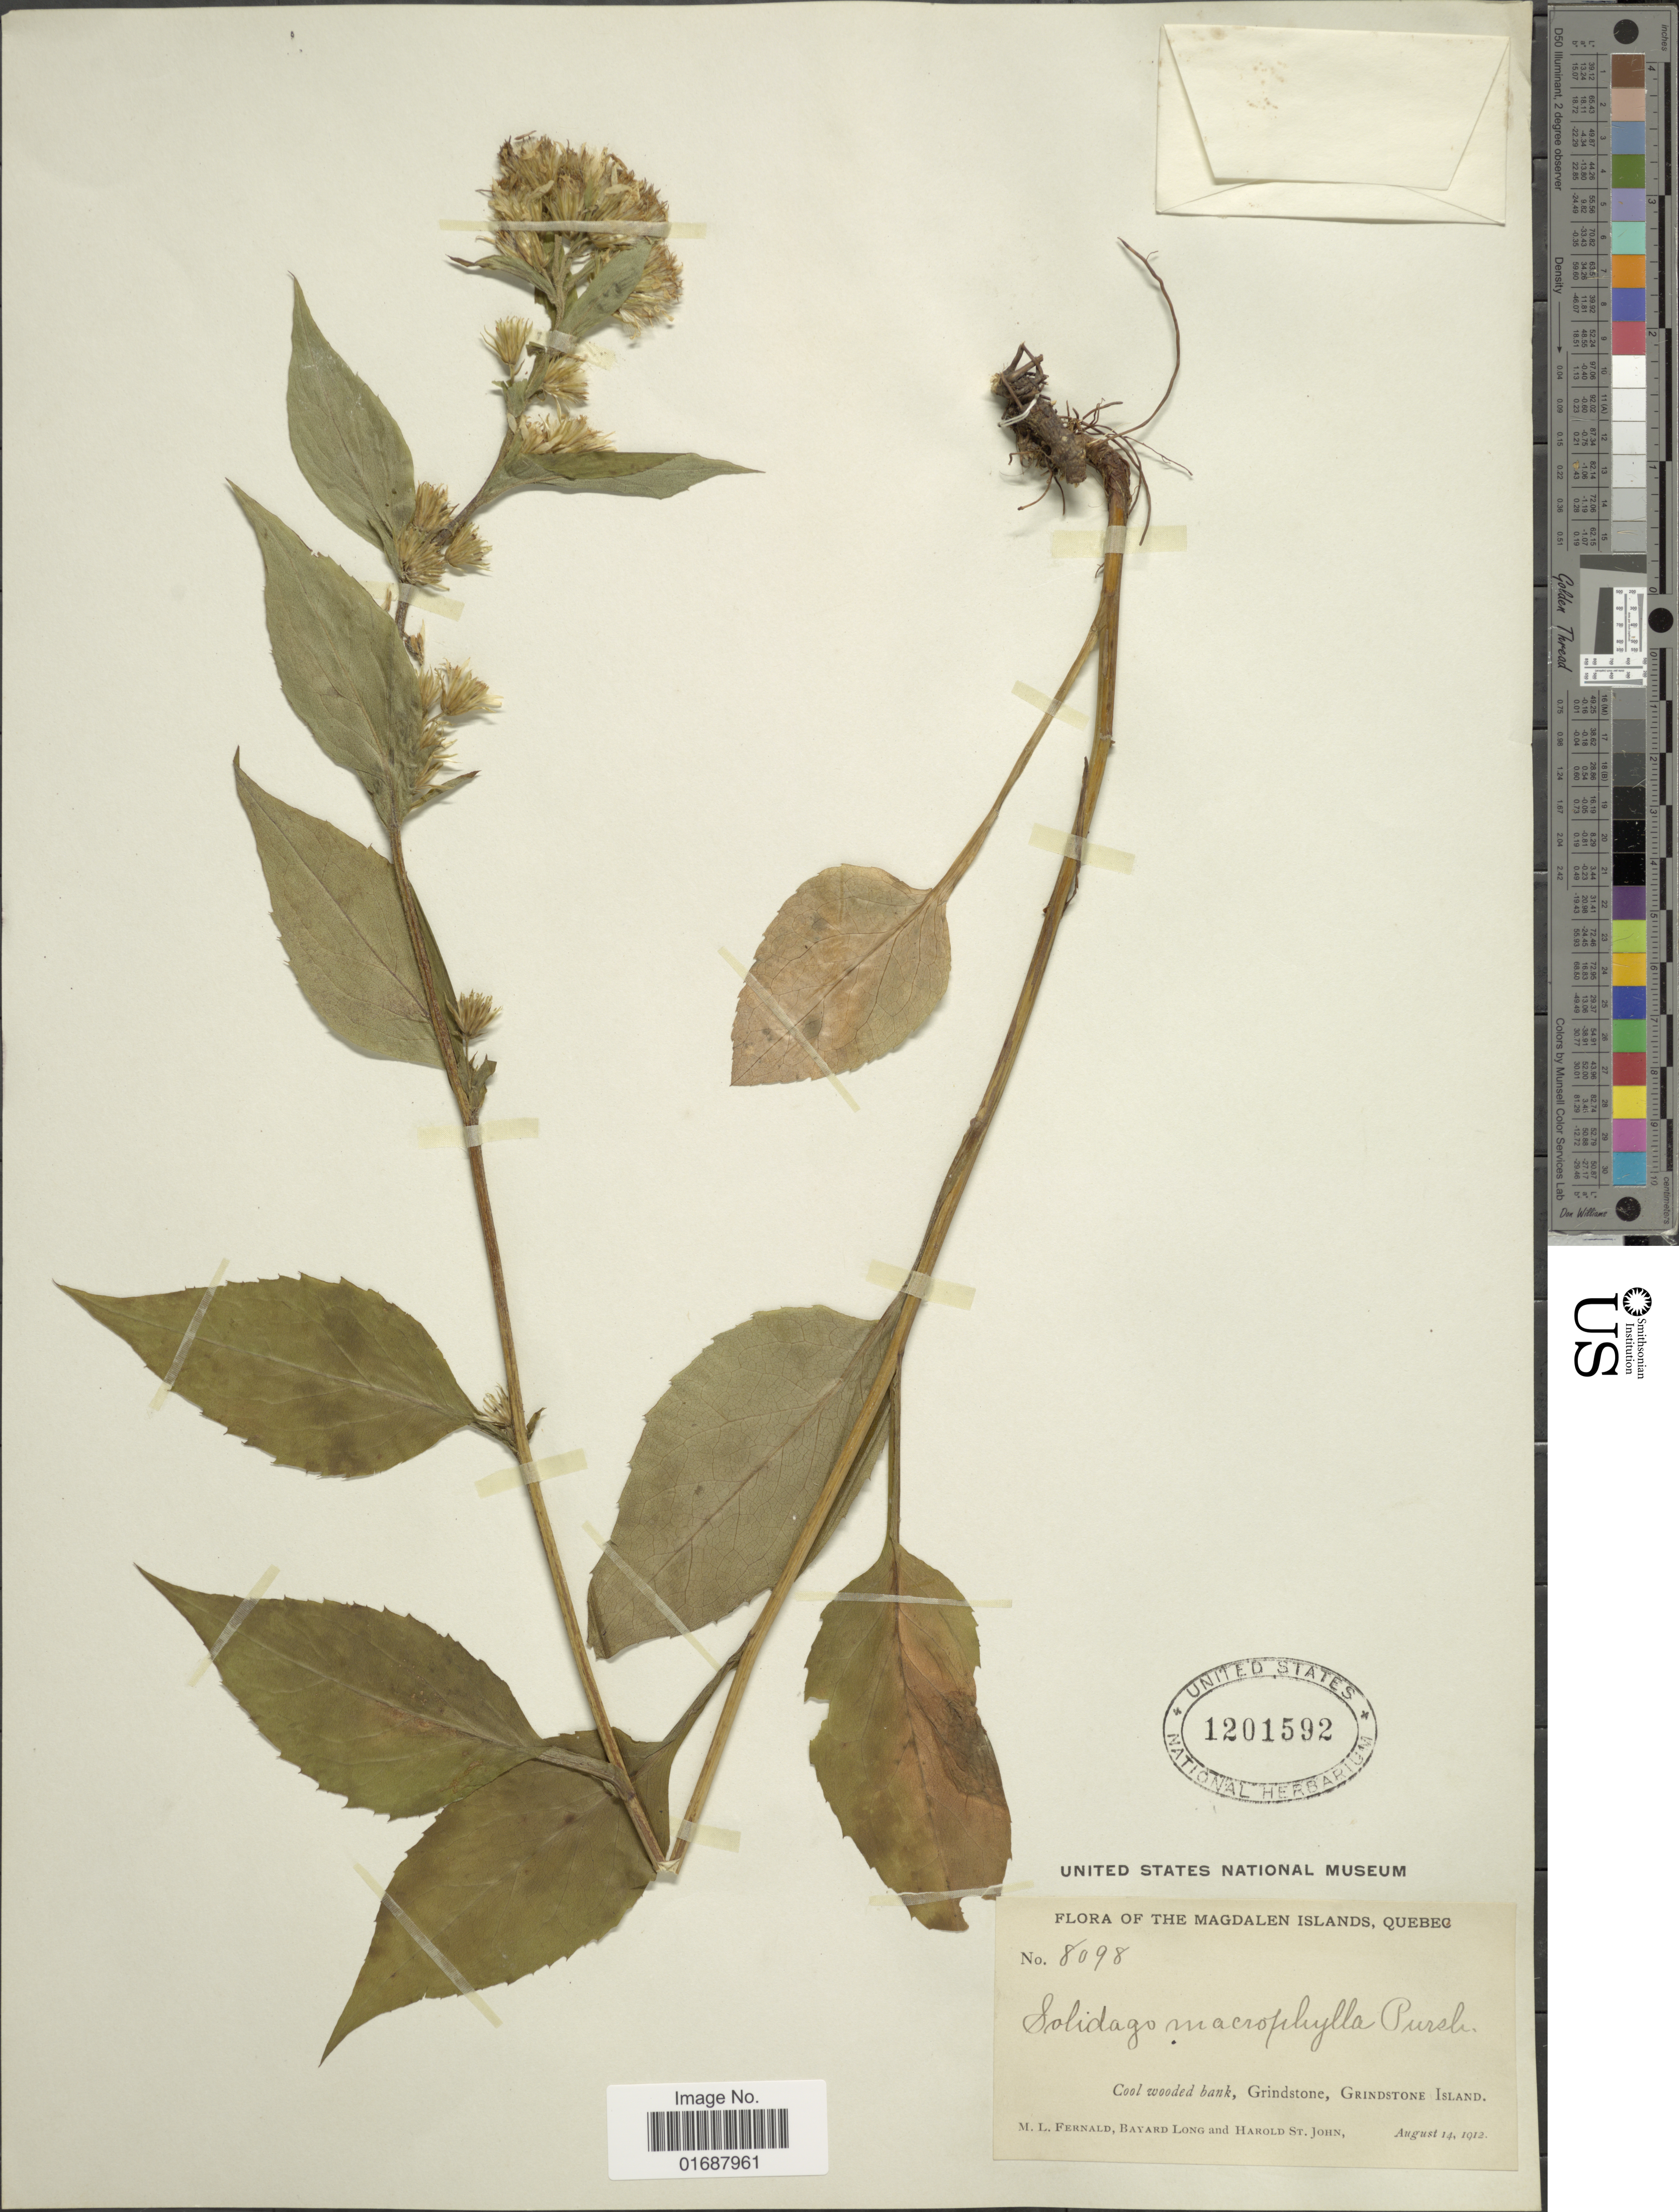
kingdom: Plantae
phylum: Tracheophyta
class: Magnoliopsida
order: Asterales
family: Asteraceae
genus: Solidago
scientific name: Solidago macrophylla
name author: Banks ex Pursh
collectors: M. L. Fernald, B. Long & H. St. John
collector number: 8098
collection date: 1912-08-14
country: Canada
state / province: Quebec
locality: Magdalen Islands, Quebec, Grindstone, Grindstone Island.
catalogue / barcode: US 1201592